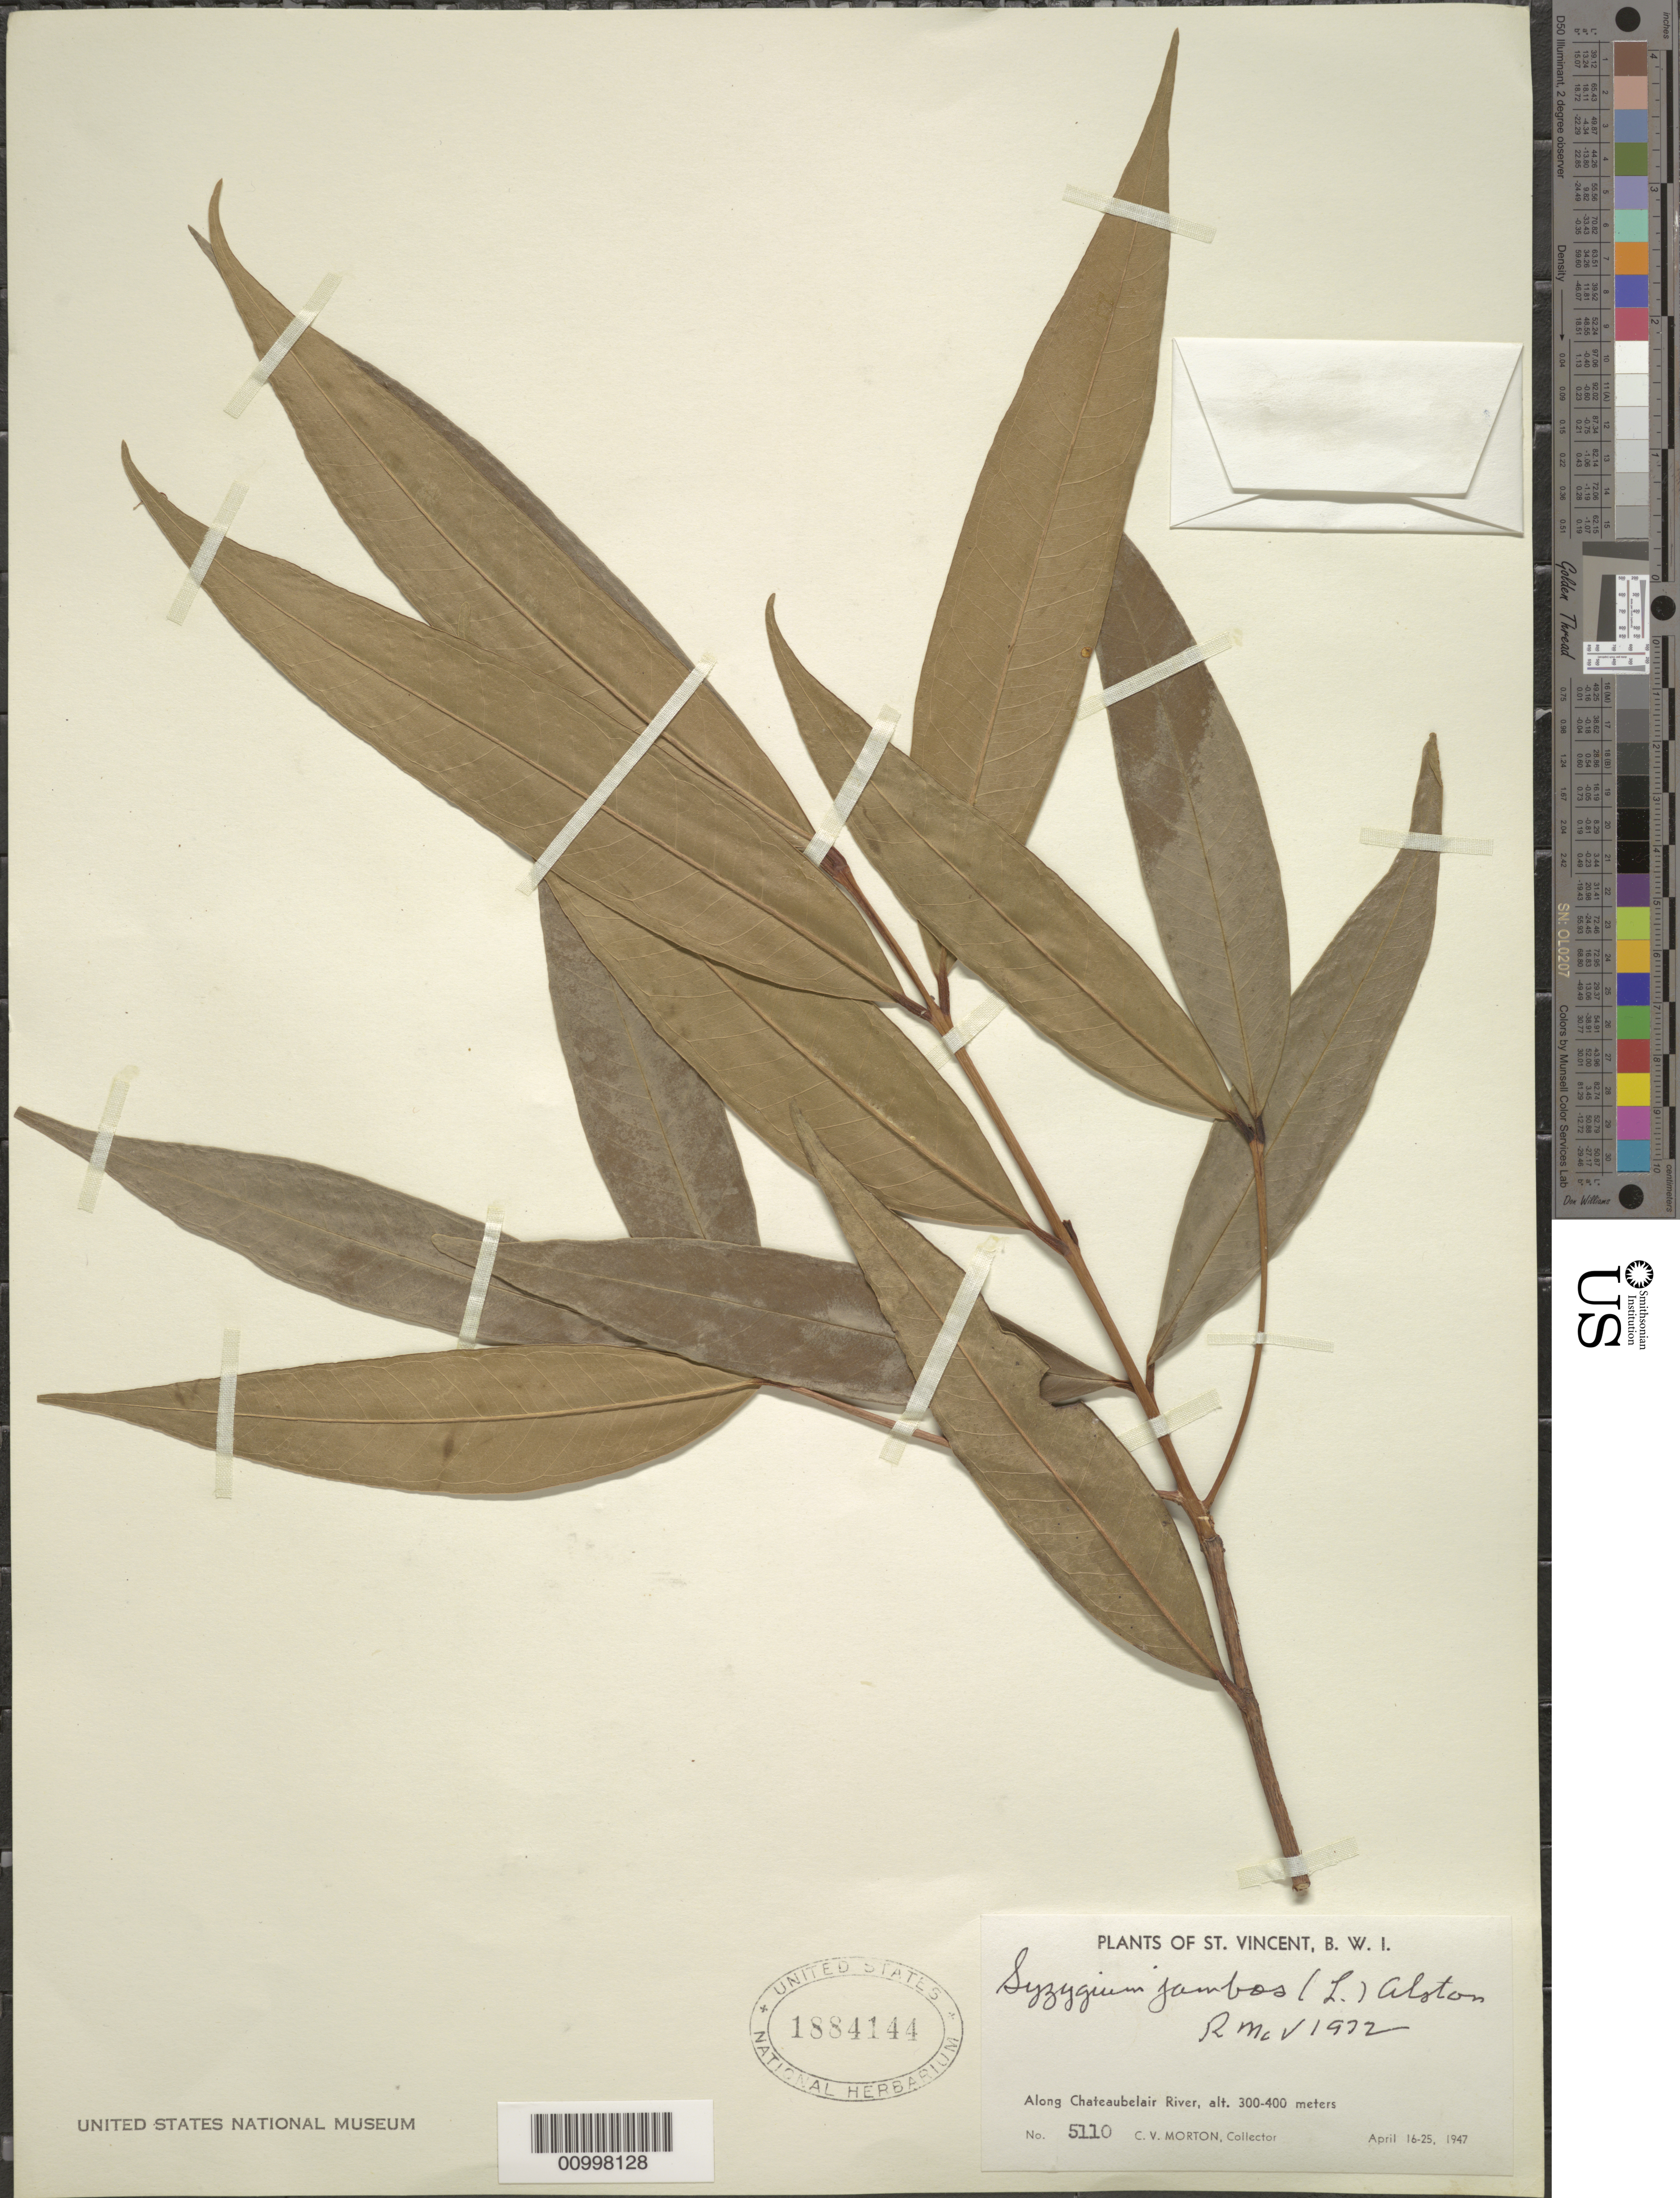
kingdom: Plantae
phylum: Tracheophyta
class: Magnoliopsida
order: Myrtales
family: Myrtaceae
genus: Syzygium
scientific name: Syzygium jambos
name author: (L.) Alston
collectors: C. V. Morton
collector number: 5110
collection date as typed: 16 Apr 1947 to 25 Apr 1947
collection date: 1947-04-16/1947-04-25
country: St. Vincent - Grenadines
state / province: Saint David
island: St. Vincent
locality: Along Chateaubelair River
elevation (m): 300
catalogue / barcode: US 1884144